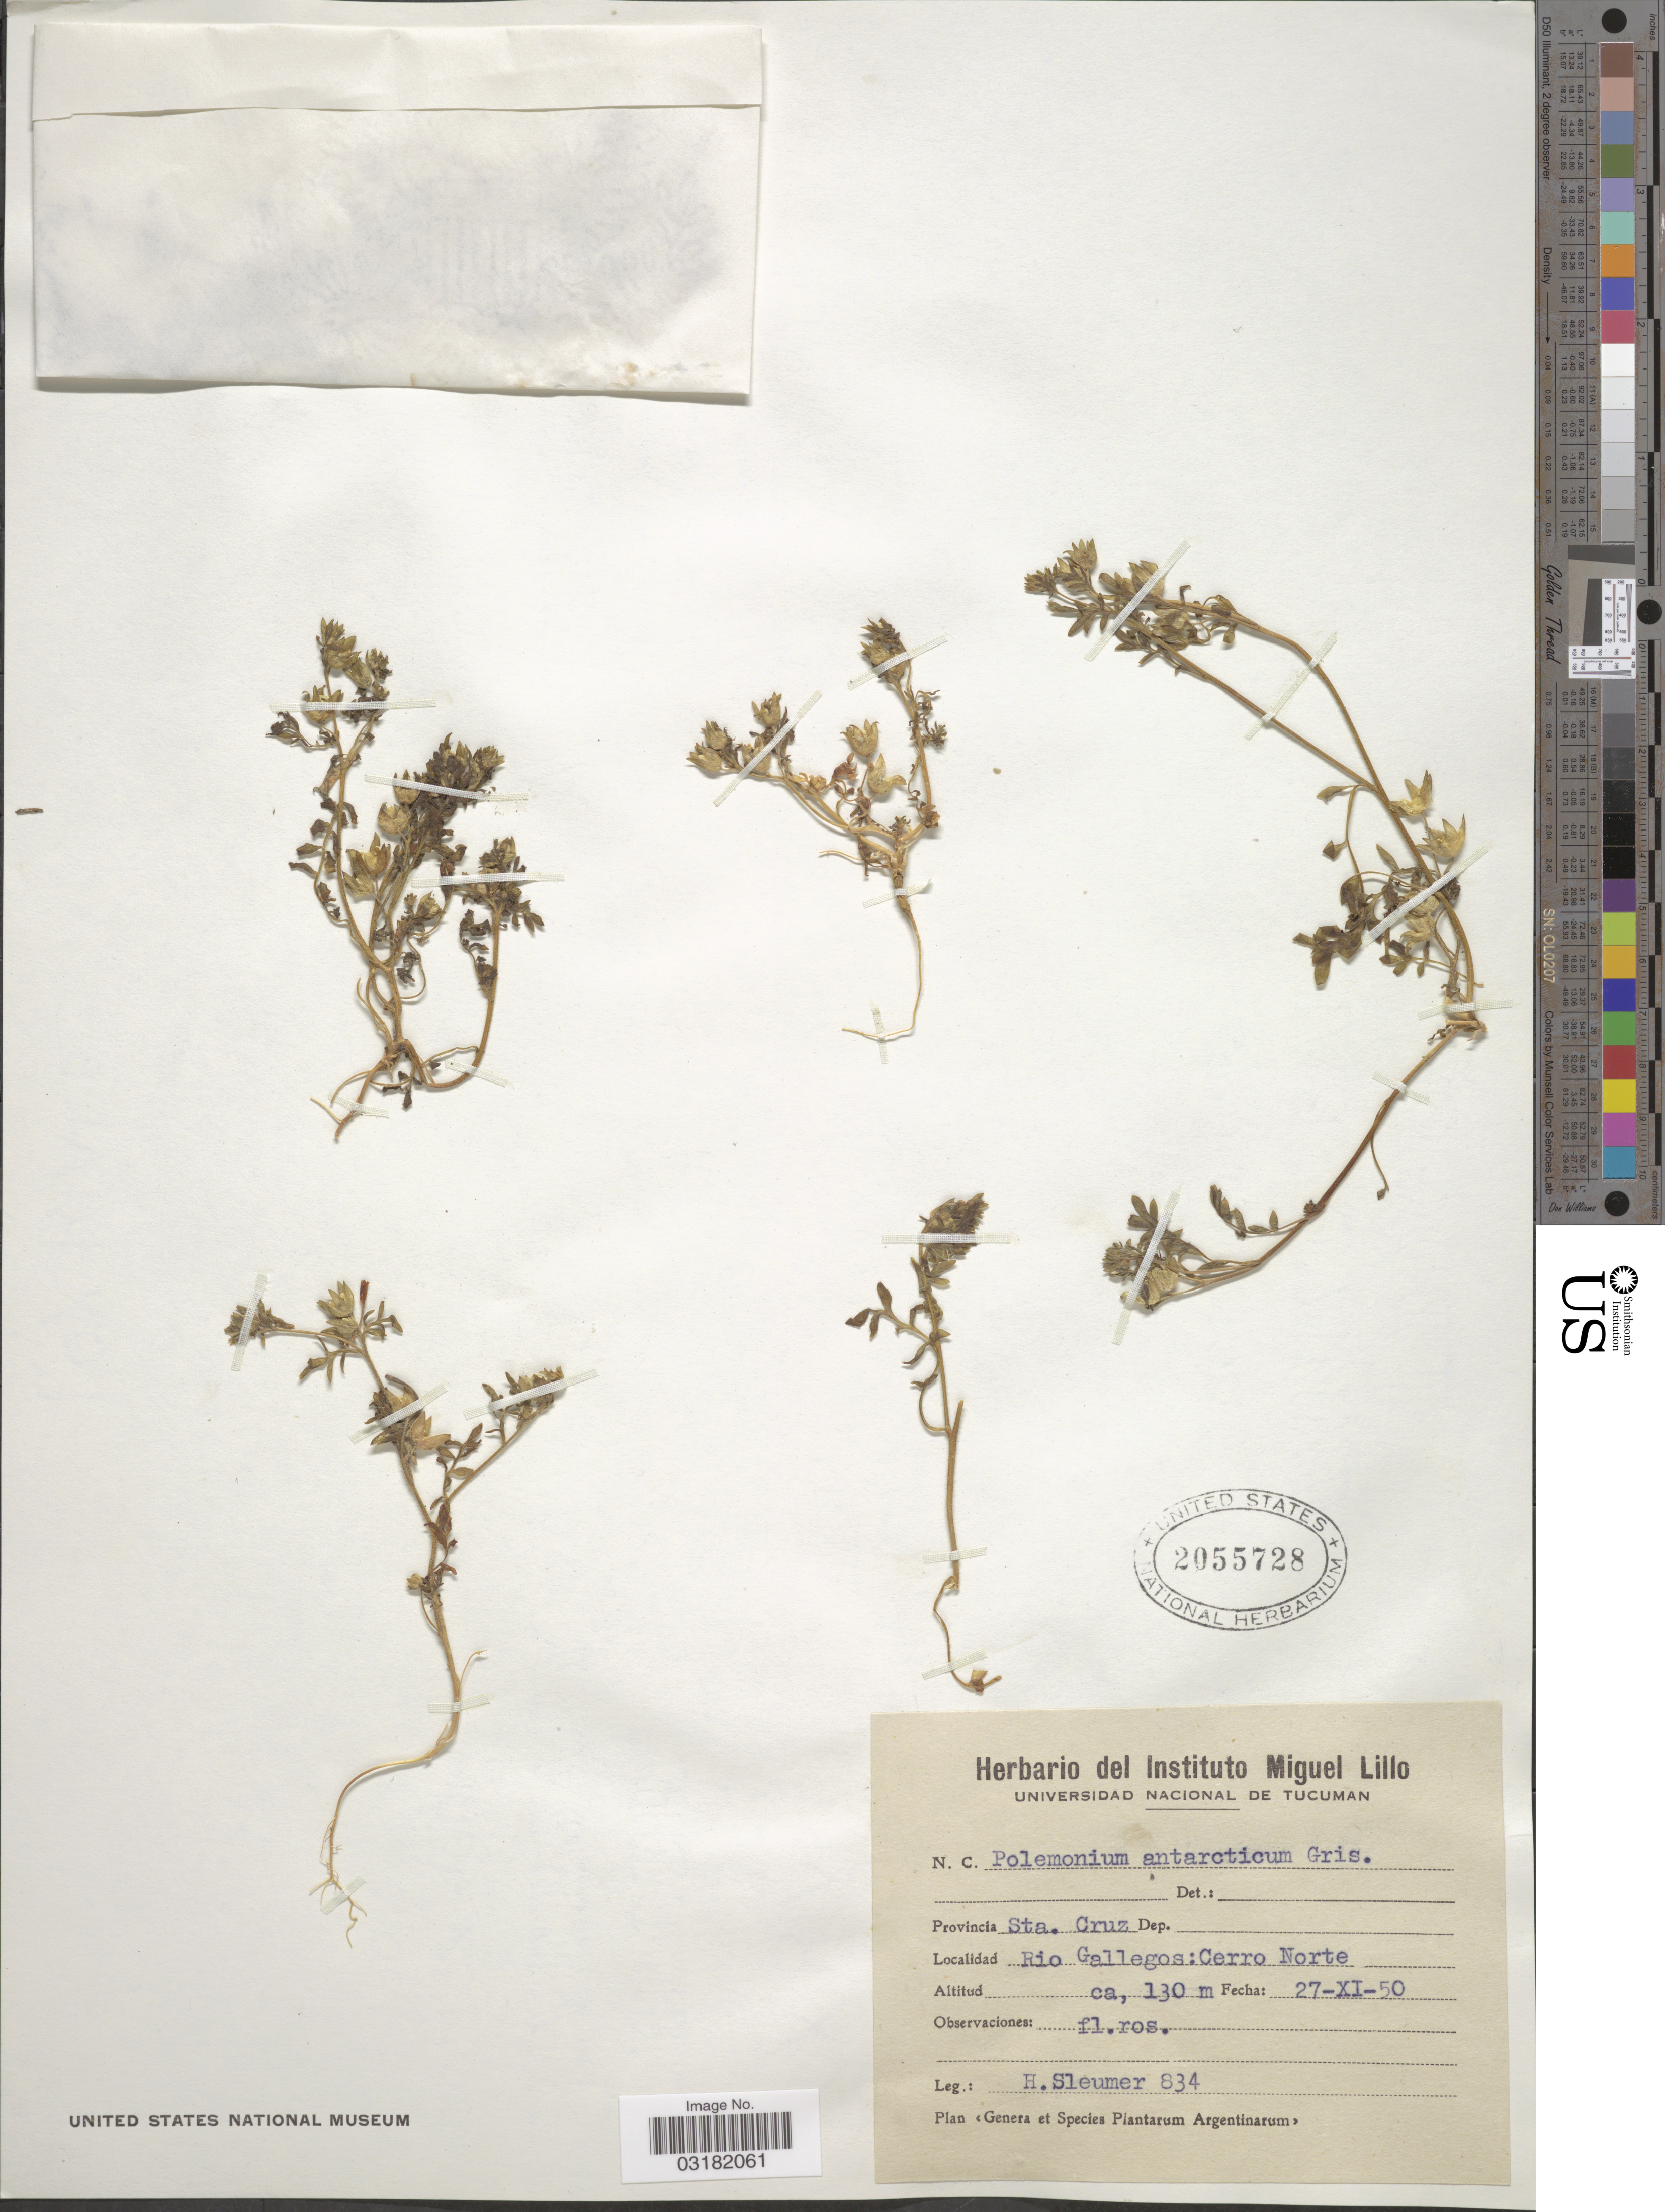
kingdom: Plantae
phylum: Tracheophyta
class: Magnoliopsida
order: Ericales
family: Polemoniaceae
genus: Polemonium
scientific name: Polemonium antarcticum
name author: Griseb.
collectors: H. O. Sleumer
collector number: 834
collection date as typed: Transcribed d/m/y: 27/11/50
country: Argentina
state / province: Santa Cruz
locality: Provincia Sta. Cruz, Rio Gallegos: Cerro Norte.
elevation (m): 130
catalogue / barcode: US 2055728